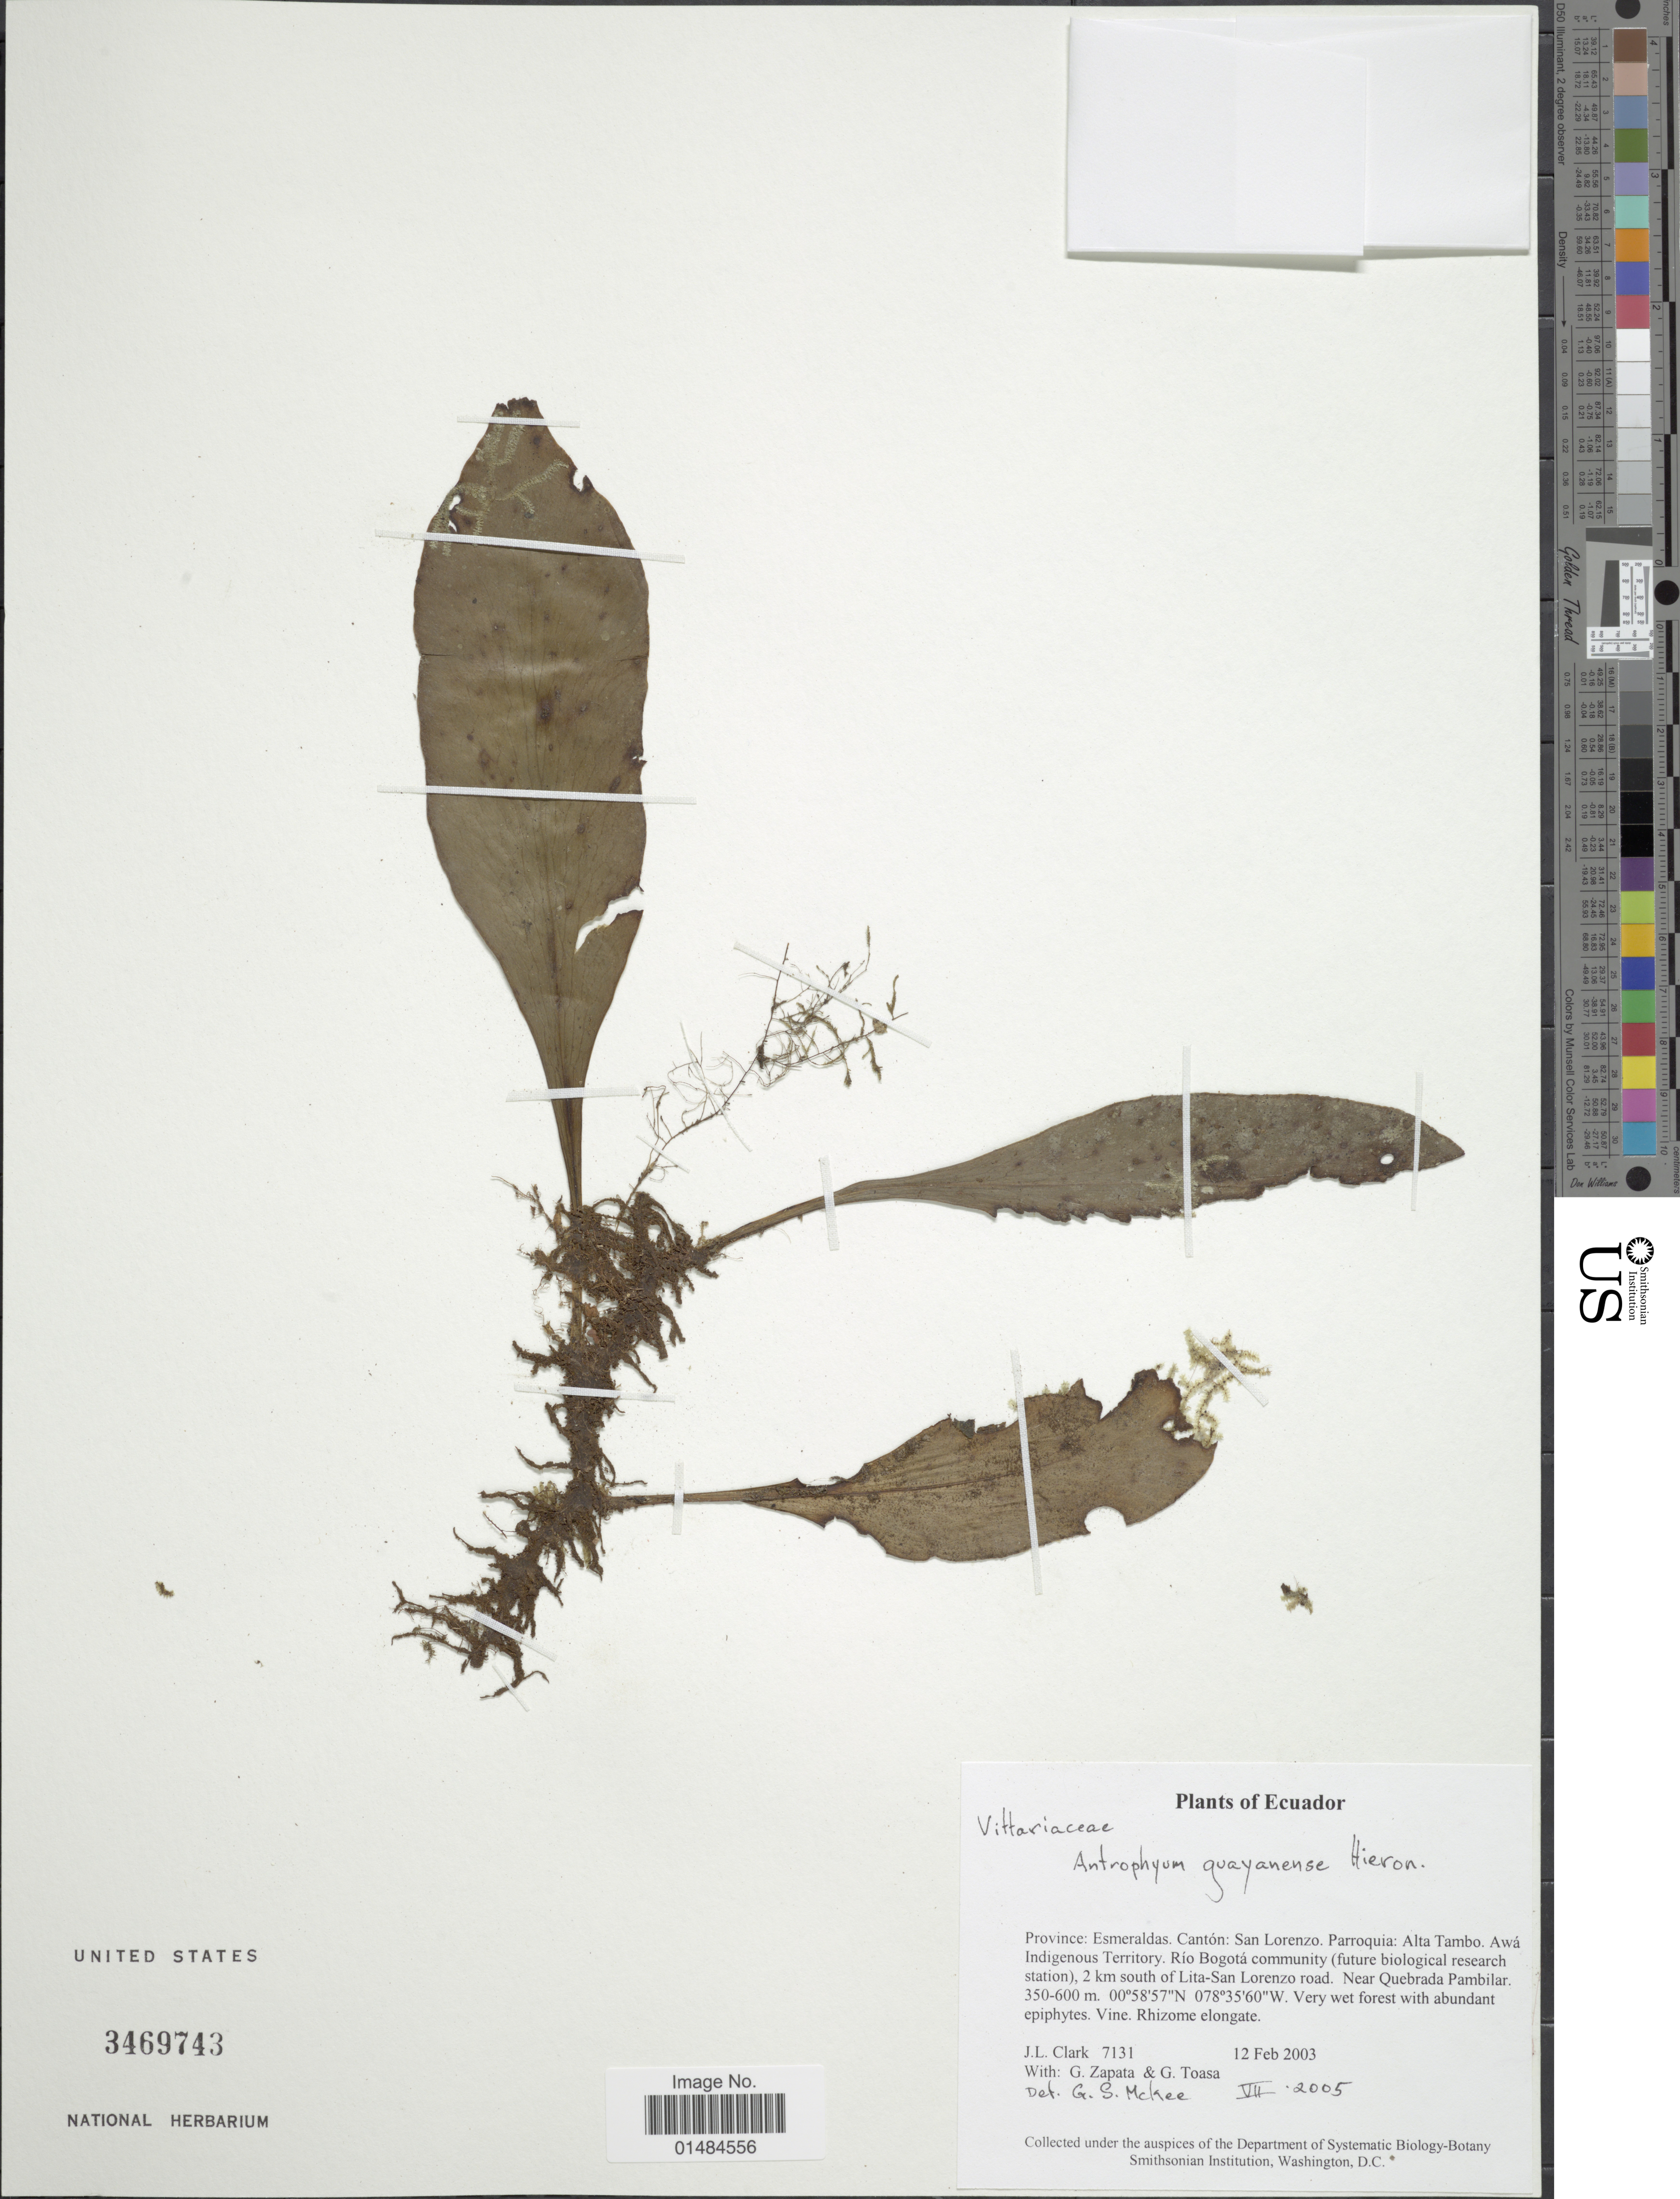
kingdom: Plantae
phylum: Tracheophyta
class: Polypodiopsida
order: Polypodiales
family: Pteridaceae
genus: Polytaenium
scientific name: Polytaenium guayanense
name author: (Hieron.) Alston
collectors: J. L. Clark, G. Zapata & G. Toasa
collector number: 7131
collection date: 2003-02-12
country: Ecuador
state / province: Esmeraldas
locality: Cantón: San Lorenzo. Parroquia: Alta Tambo. Awá Indigenous Territory. Río Bogotá community (future biological research station), 2 km south of Lita-San Lorenzo road. Near Quebrada Pambilar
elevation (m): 350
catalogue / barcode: US 3469743